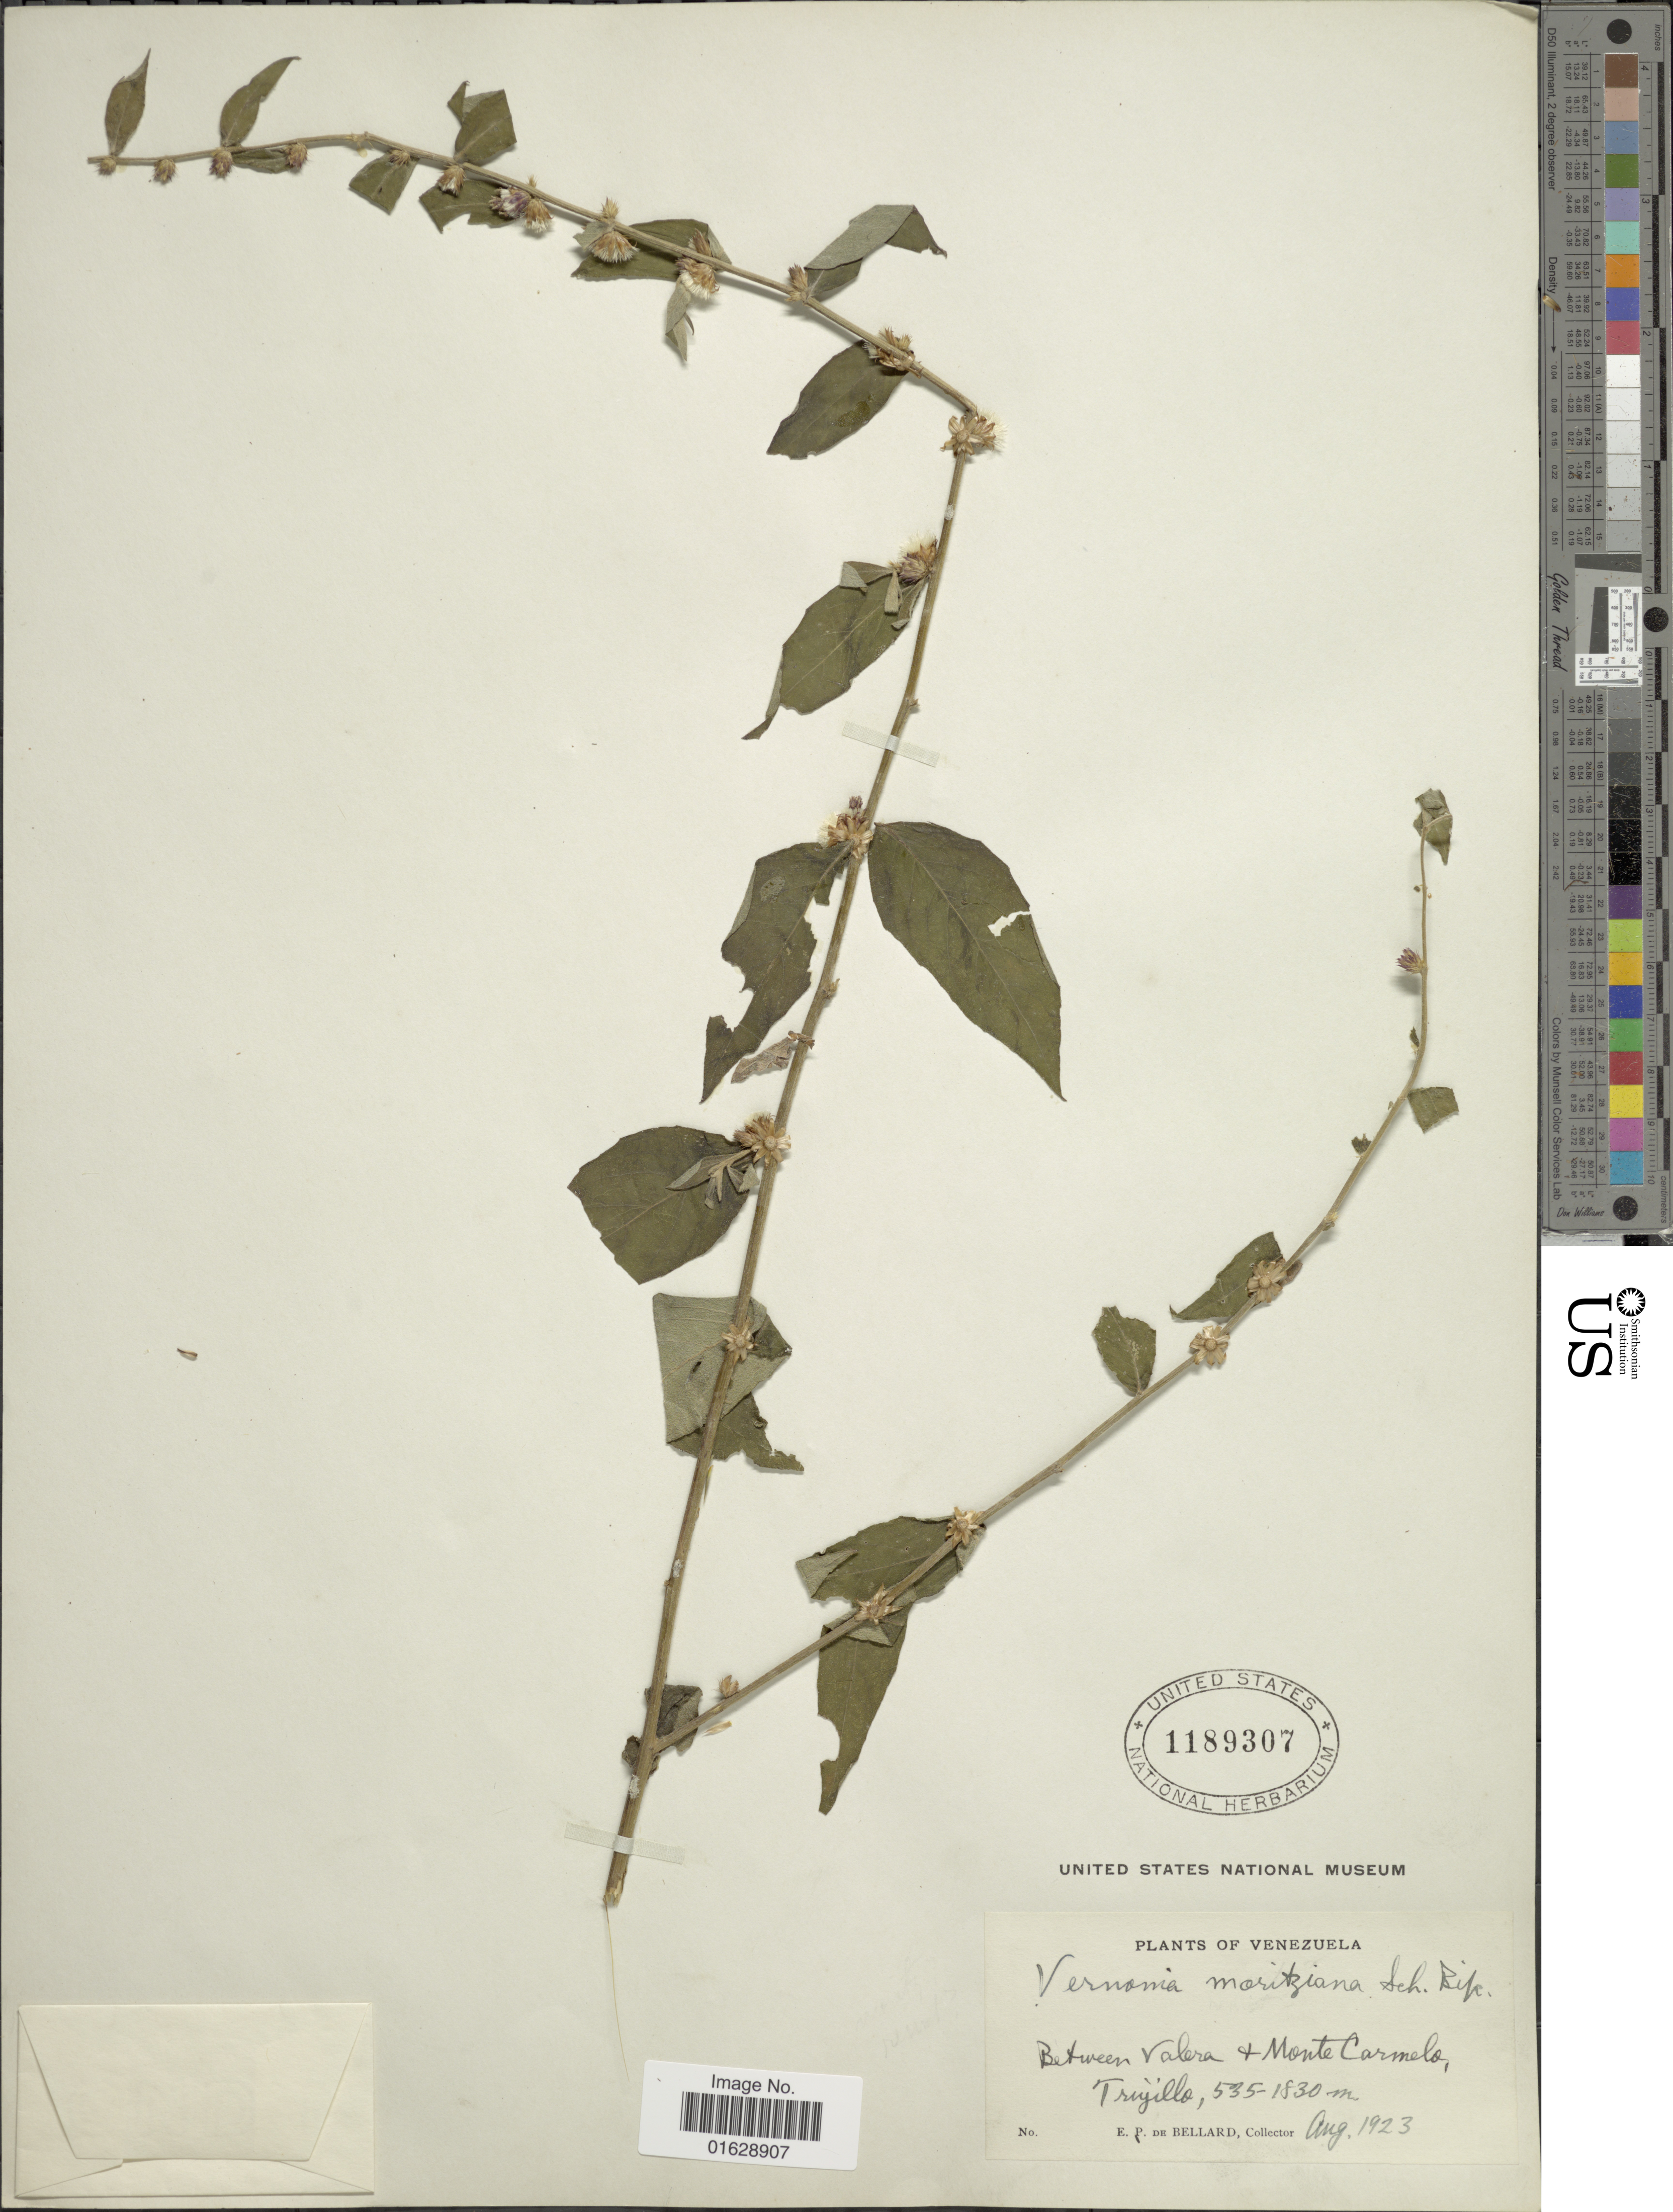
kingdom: Plantae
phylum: Tracheophyta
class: Magnoliopsida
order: Asterales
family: Asteraceae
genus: Lepidaploa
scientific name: Lepidaploa gracilis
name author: (Kunth) H. Rob.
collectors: E. de Bellard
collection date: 1923-08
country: Venezuela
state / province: Trujillo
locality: Between Valera + Monte Carmelo.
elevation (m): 535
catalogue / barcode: US 1189307